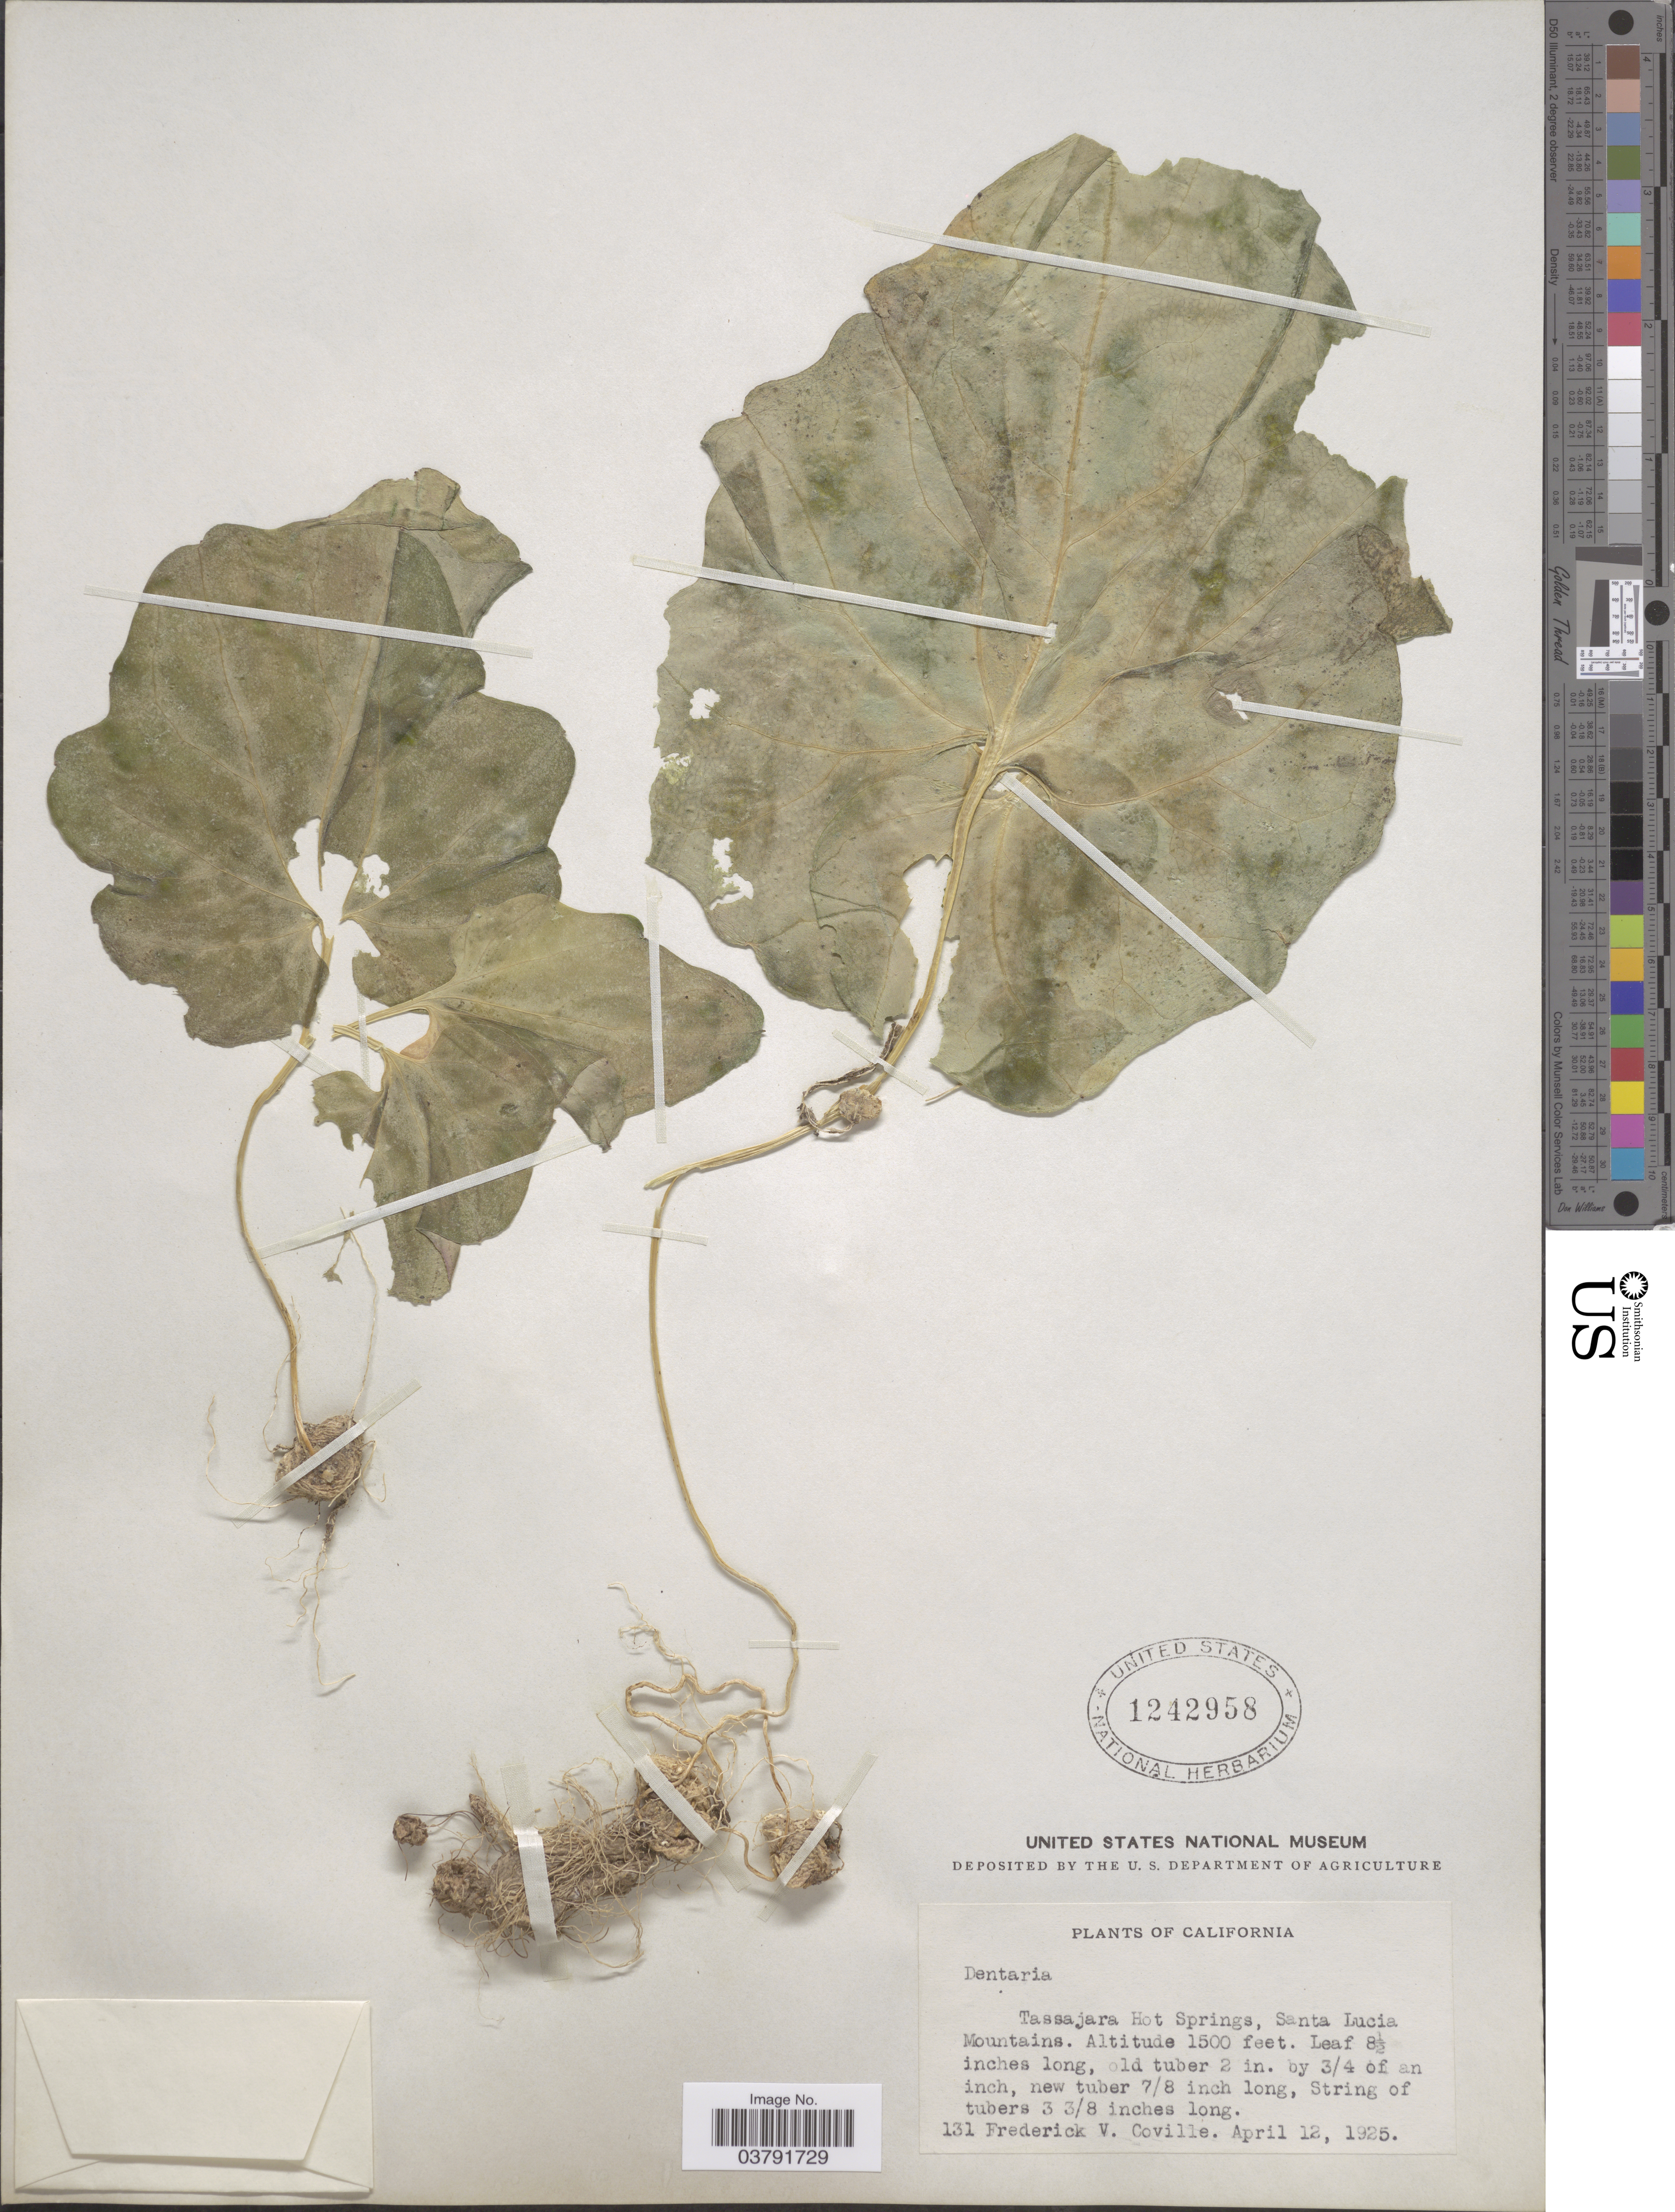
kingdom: Plantae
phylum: Tracheophyta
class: Magnoliopsida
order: Brassicales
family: Brassicaceae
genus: Dentaria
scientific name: Dentaria sp.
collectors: F. V. Coville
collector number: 131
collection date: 1925-04-12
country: United States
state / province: California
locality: Tassajara Hot Springs, Santa Lucia Mountains.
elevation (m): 457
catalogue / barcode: US 1242958